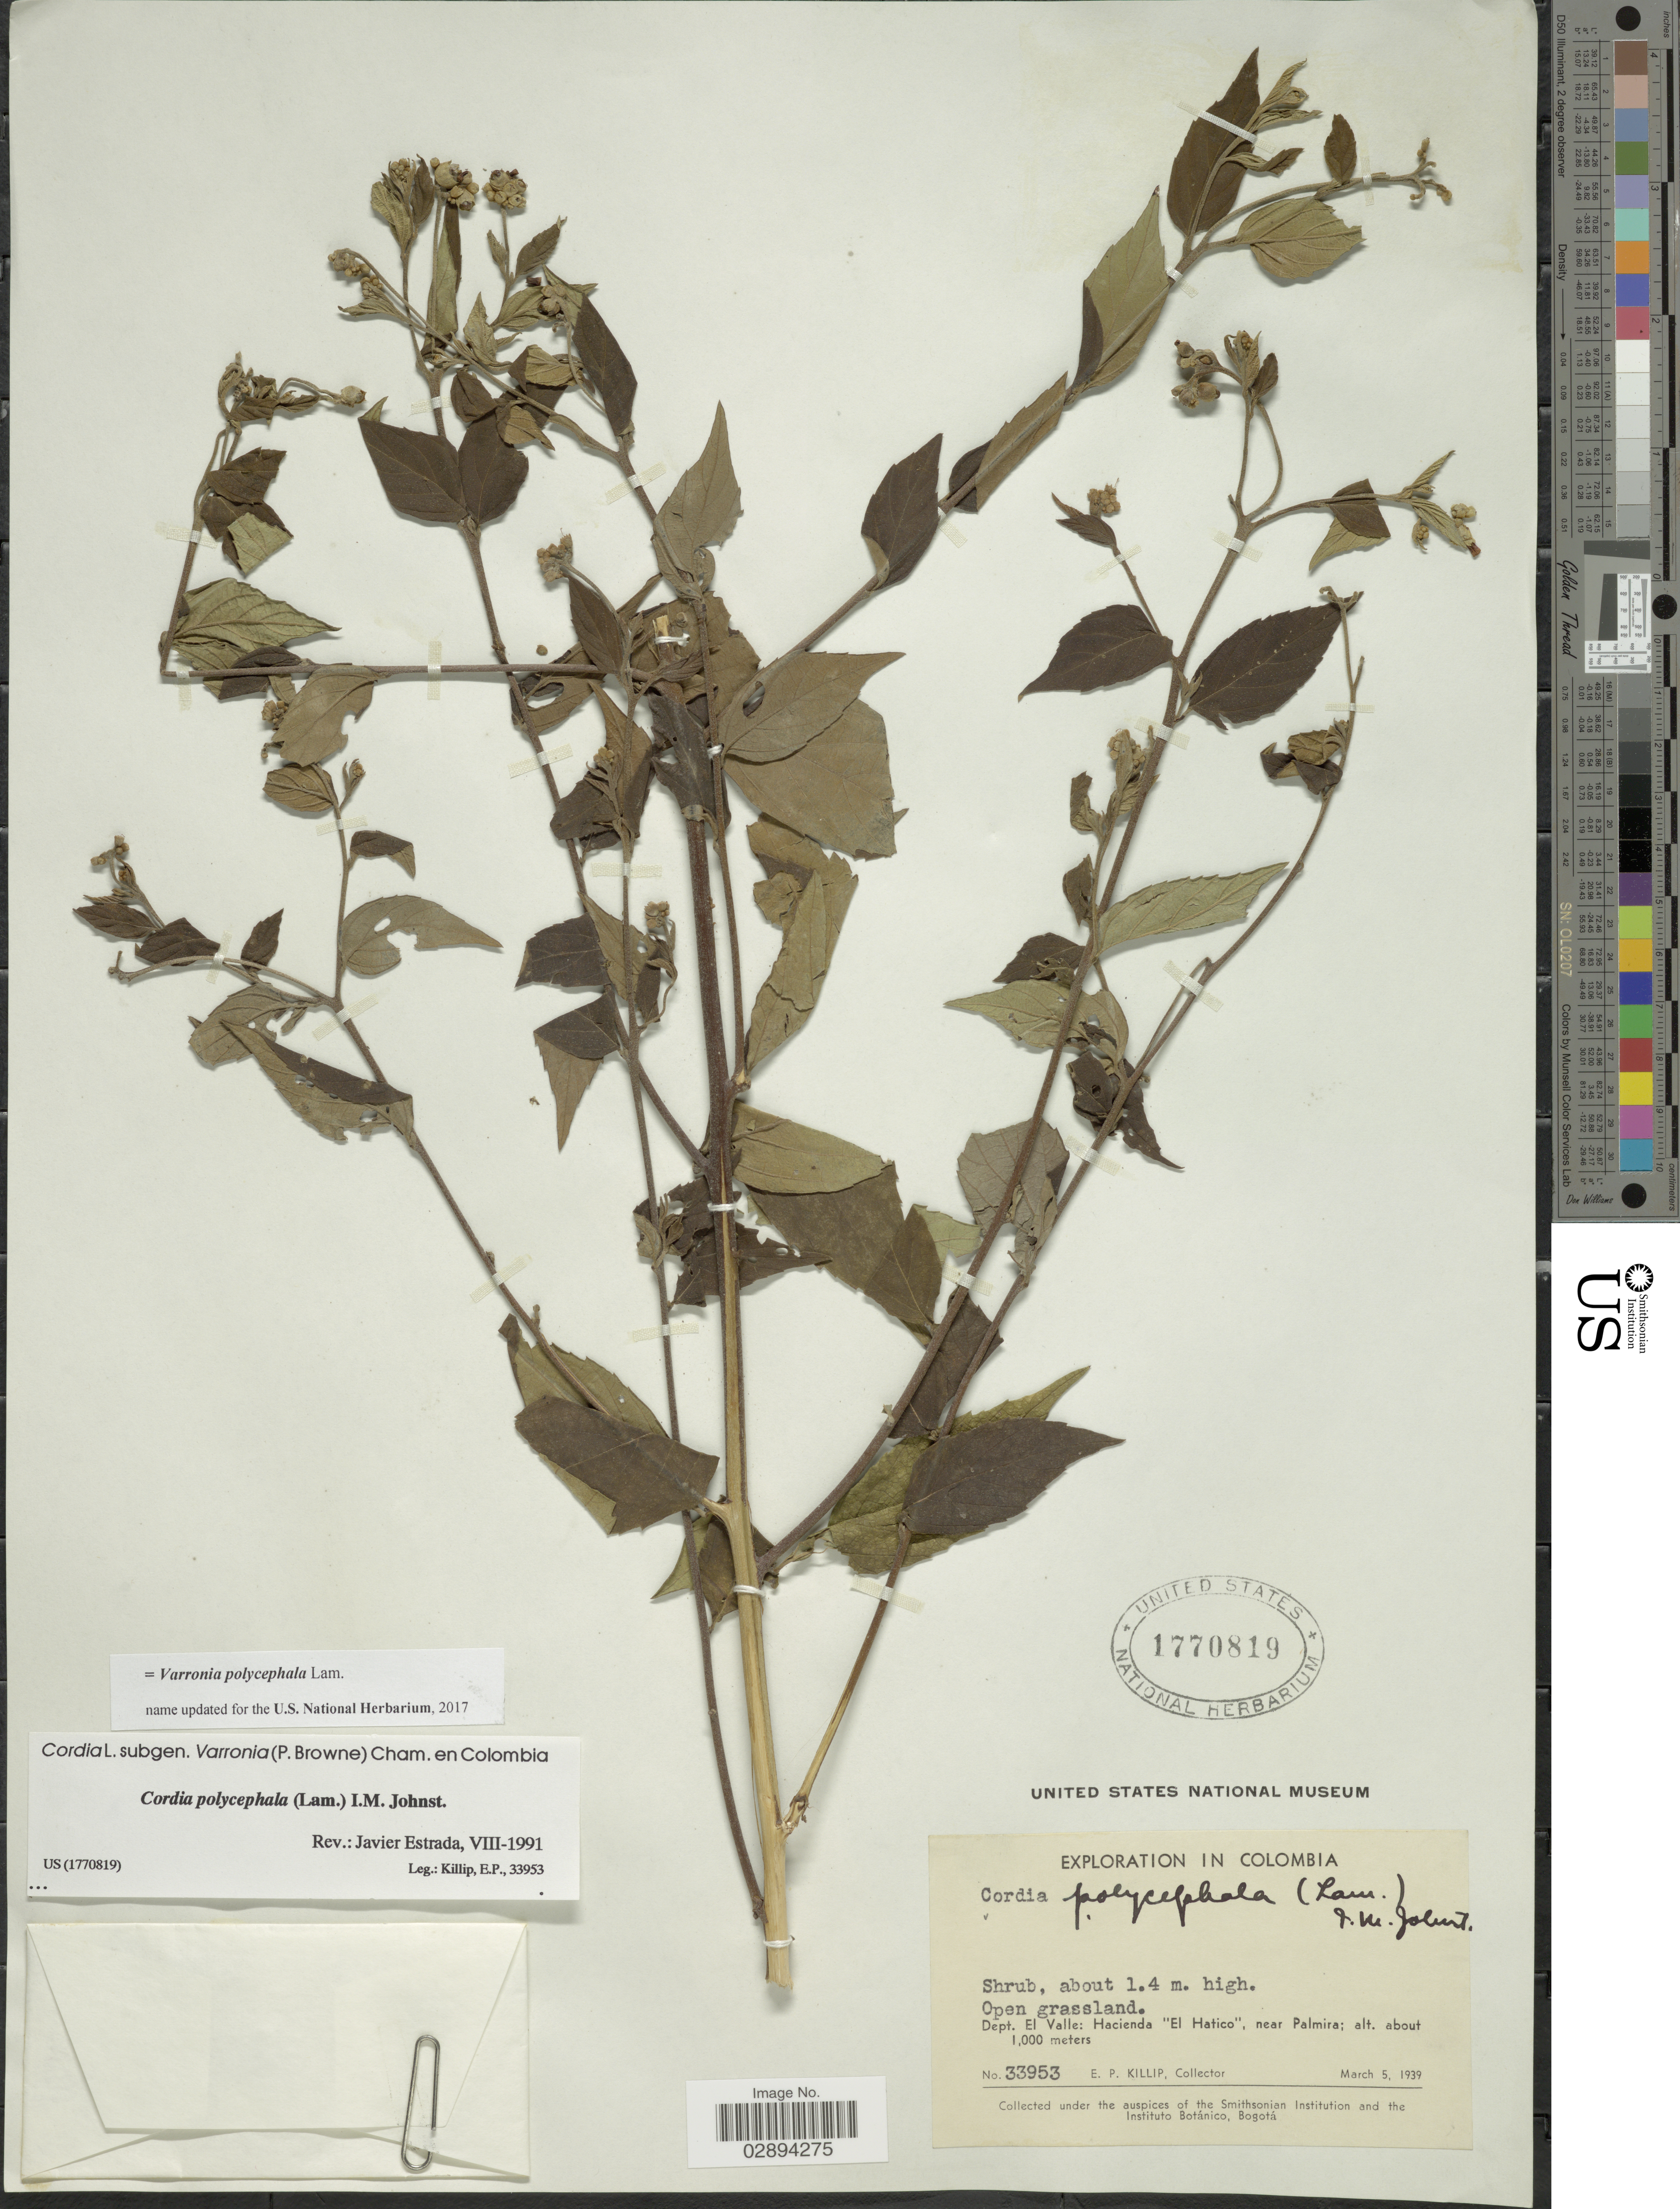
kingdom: Plantae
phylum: Tracheophyta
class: Magnoliopsida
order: Boraginales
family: Cordiaceae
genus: Varronia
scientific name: Varronia polycephala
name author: Lam.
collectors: E. P. Killip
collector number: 33953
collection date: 1939-03-05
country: Colombia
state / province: Valle del Cauca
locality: Dept. El Valle, Hacienda "El Hatico", near Palmira.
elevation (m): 1000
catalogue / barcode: US 1770819